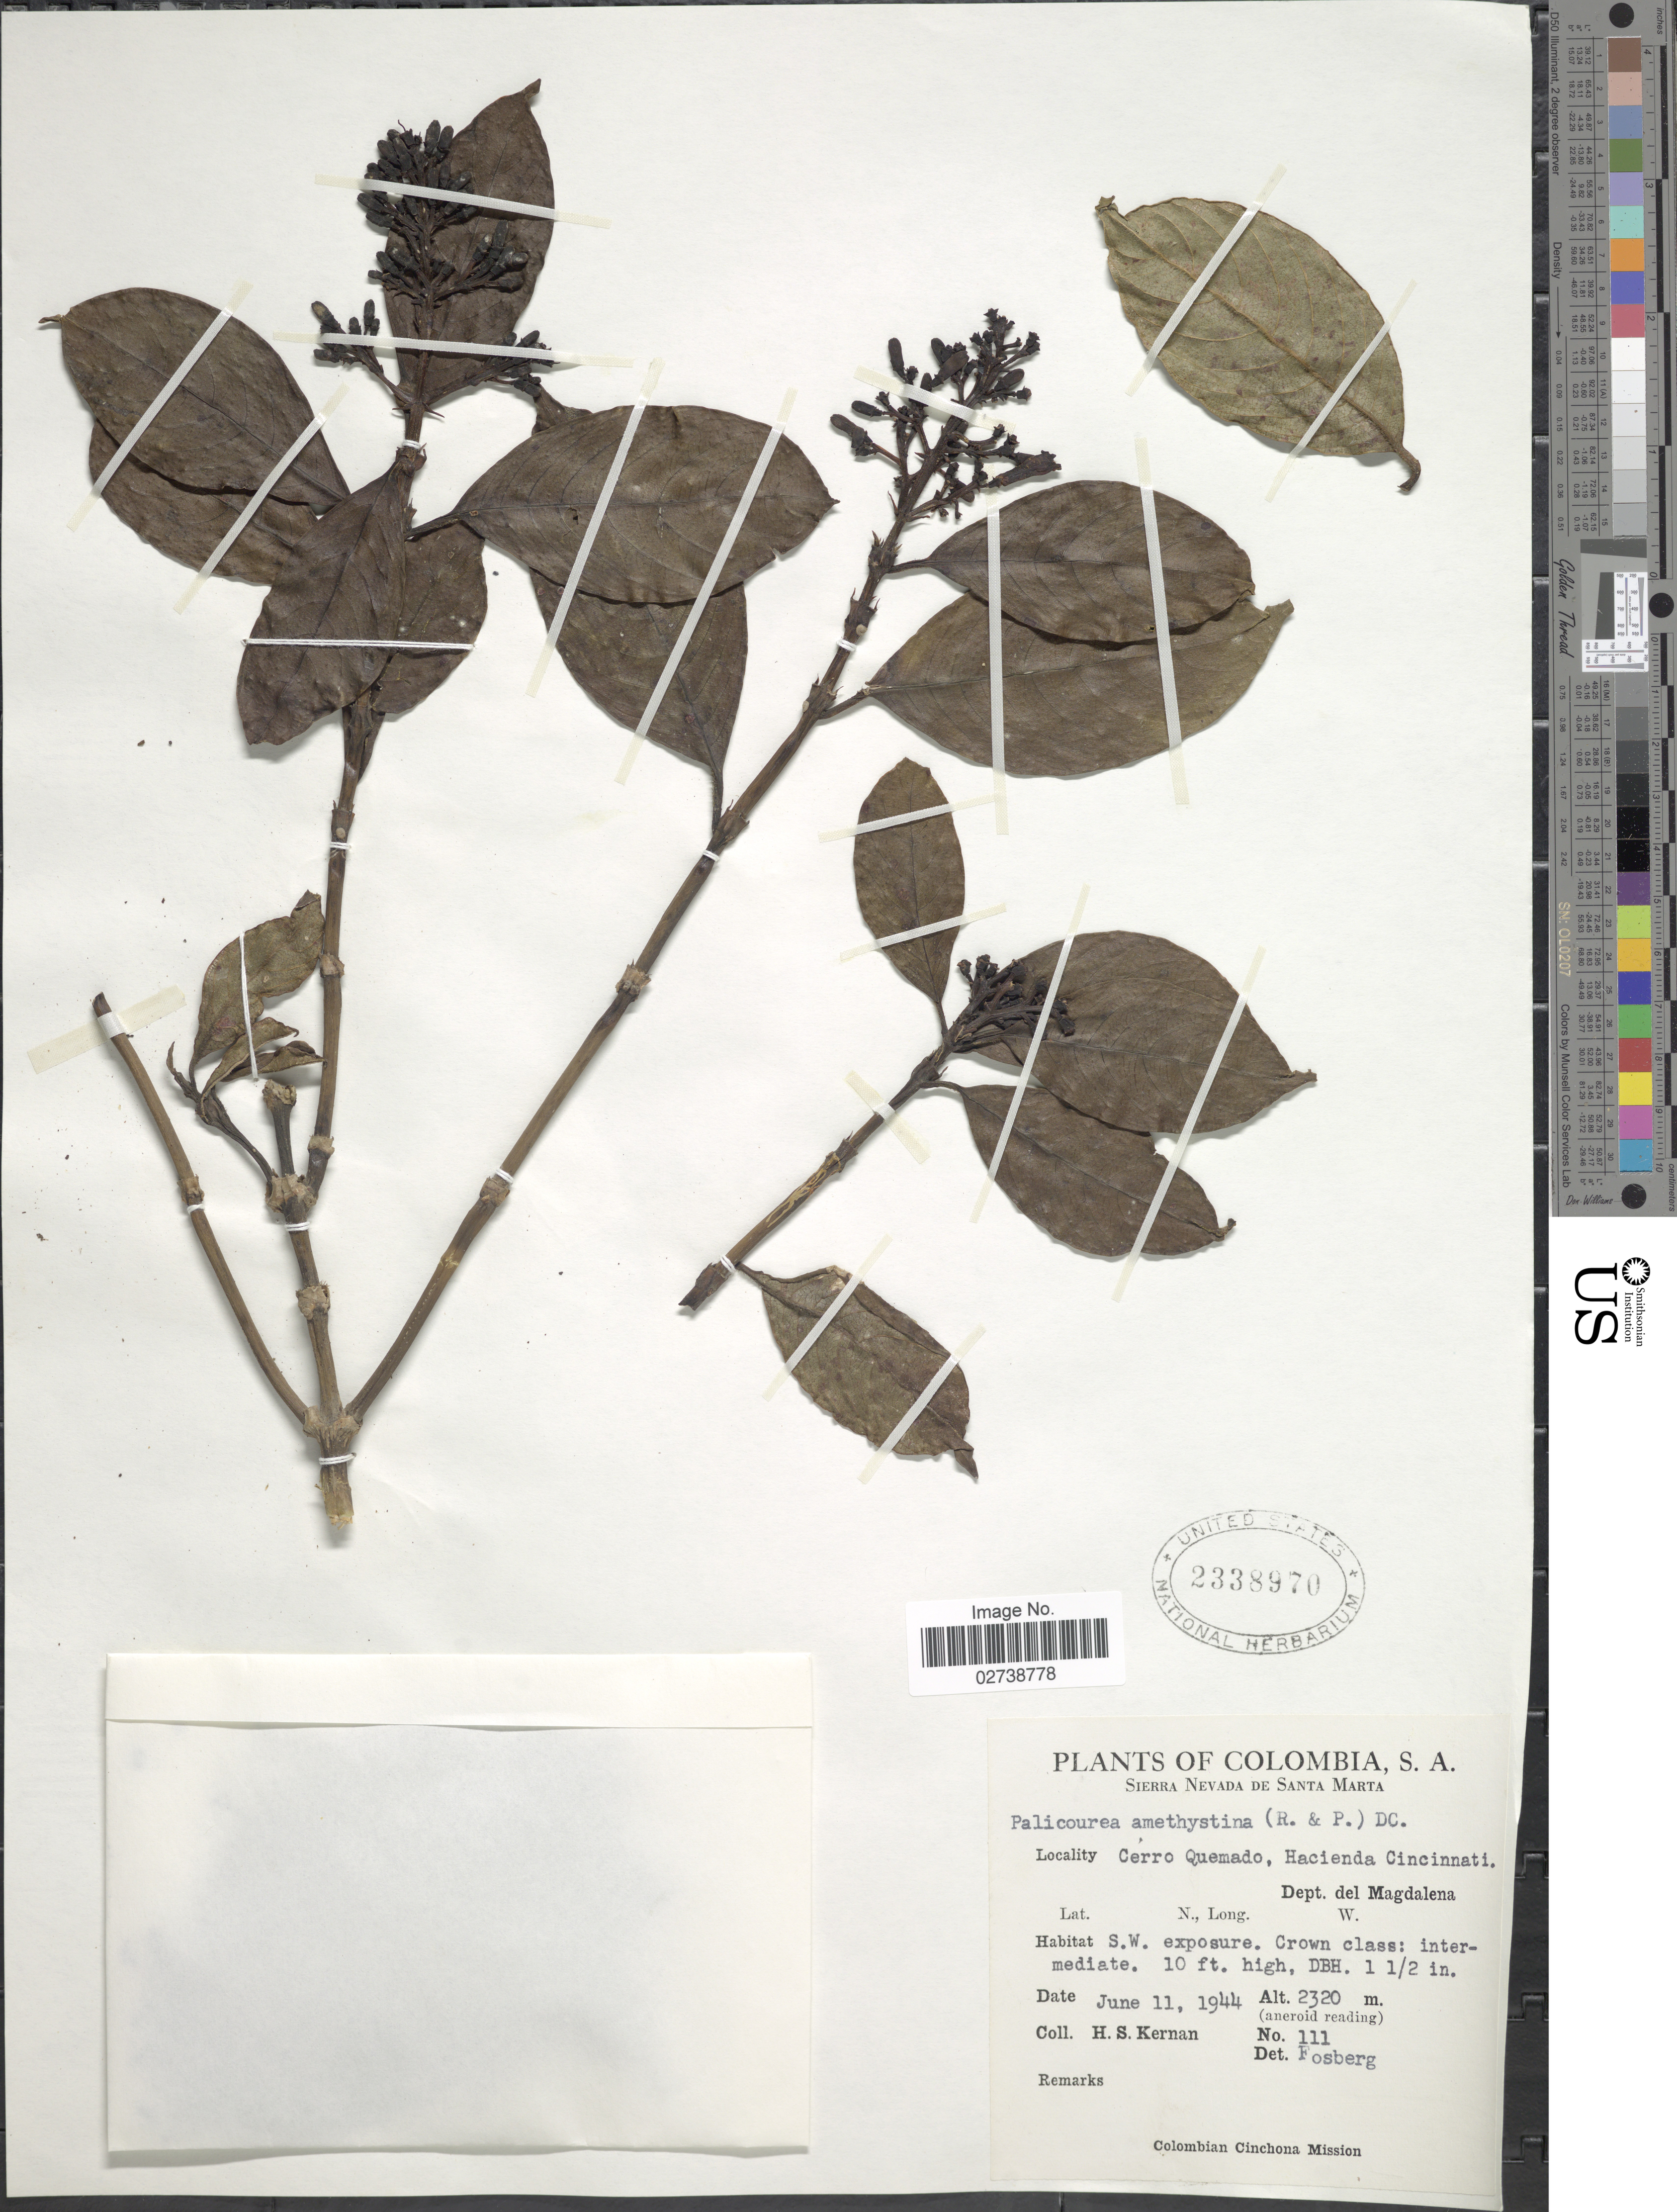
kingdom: Plantae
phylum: Tracheophyta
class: Magnoliopsida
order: Gentianales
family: Rubiaceae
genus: Palicourea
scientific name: Palicourea amethystina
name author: (Ruiz & Pav.) DC.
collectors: H. Kernan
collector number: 111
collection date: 1944-06-11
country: Colombia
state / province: Magdalena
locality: Sierra Nevada de Santa Marta, Cerro Quemado, Hacienda Cincinnati, Dept. del Magdalena, S.W. exposure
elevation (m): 2320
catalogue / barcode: US 2338970